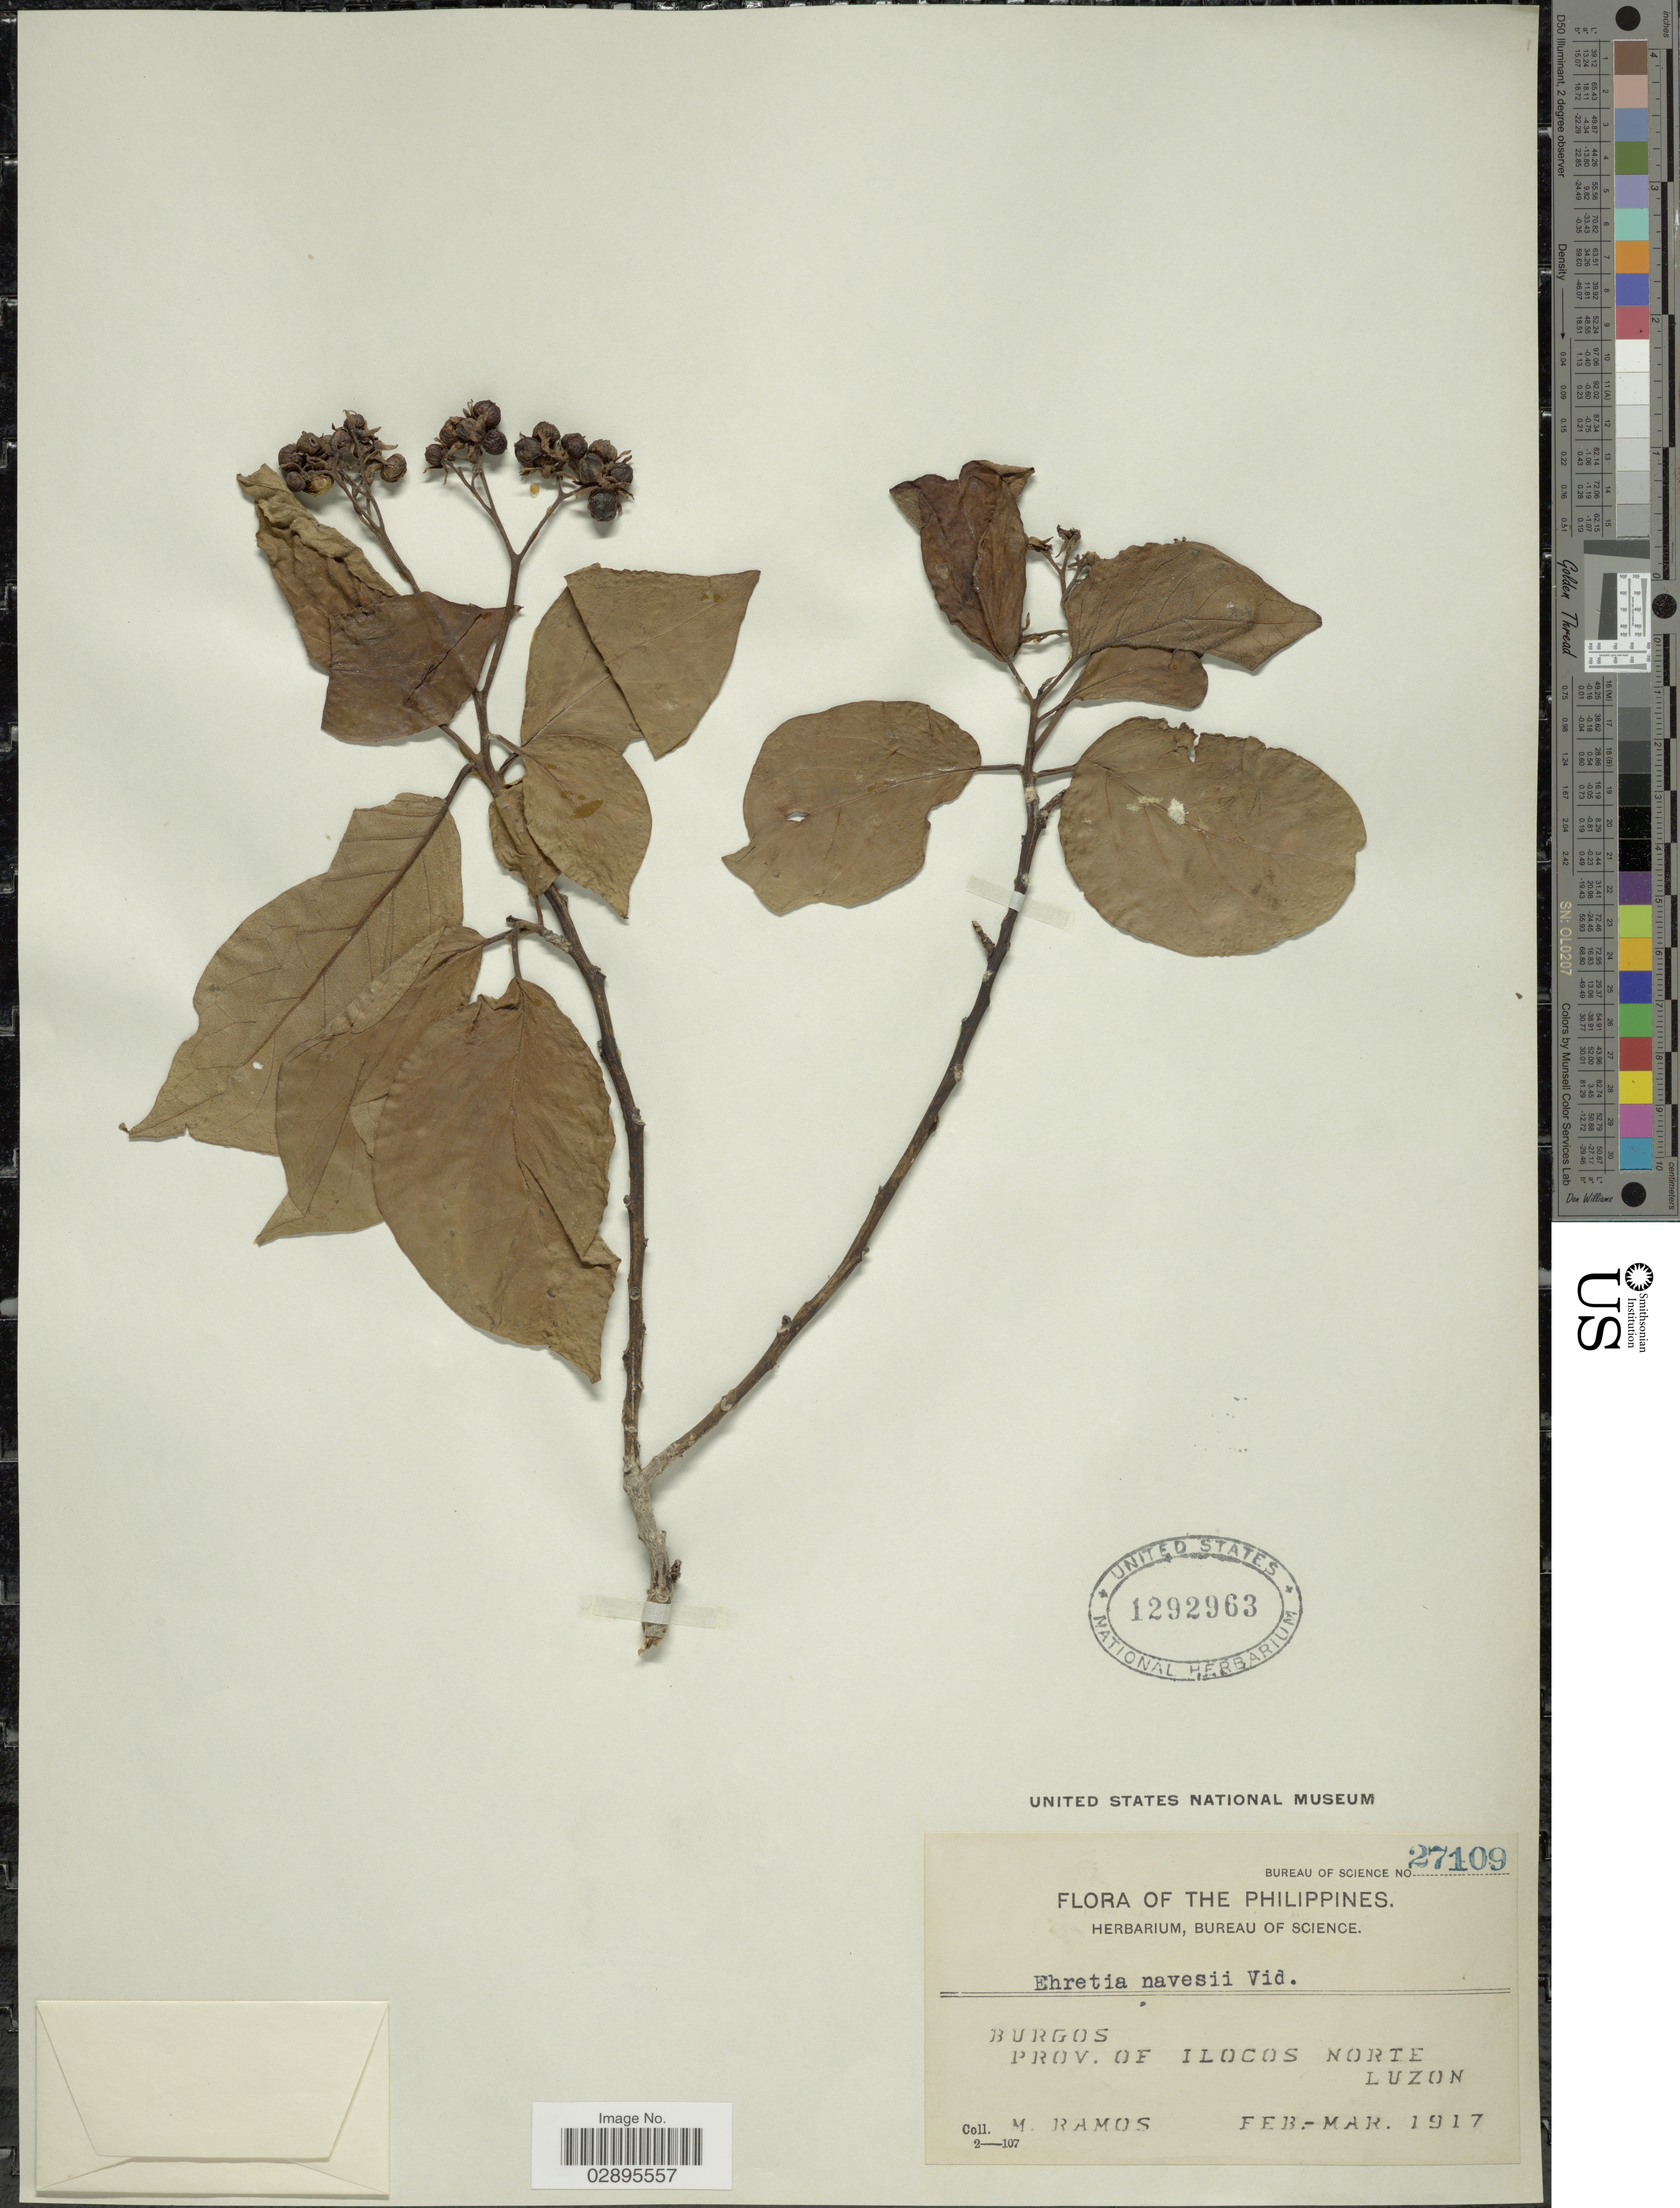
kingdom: Plantae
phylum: Tracheophyta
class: Magnoliopsida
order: Boraginales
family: Ehretiaceae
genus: Ehretia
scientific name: Ehretia navesii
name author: S. Vidal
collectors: M. Ramos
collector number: Bureau of Science 27109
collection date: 1917-02/1917-03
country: Philippines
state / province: Ilocos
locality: Burgos Prov. of Ilocos Norte, Luzon.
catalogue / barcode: US 1292963